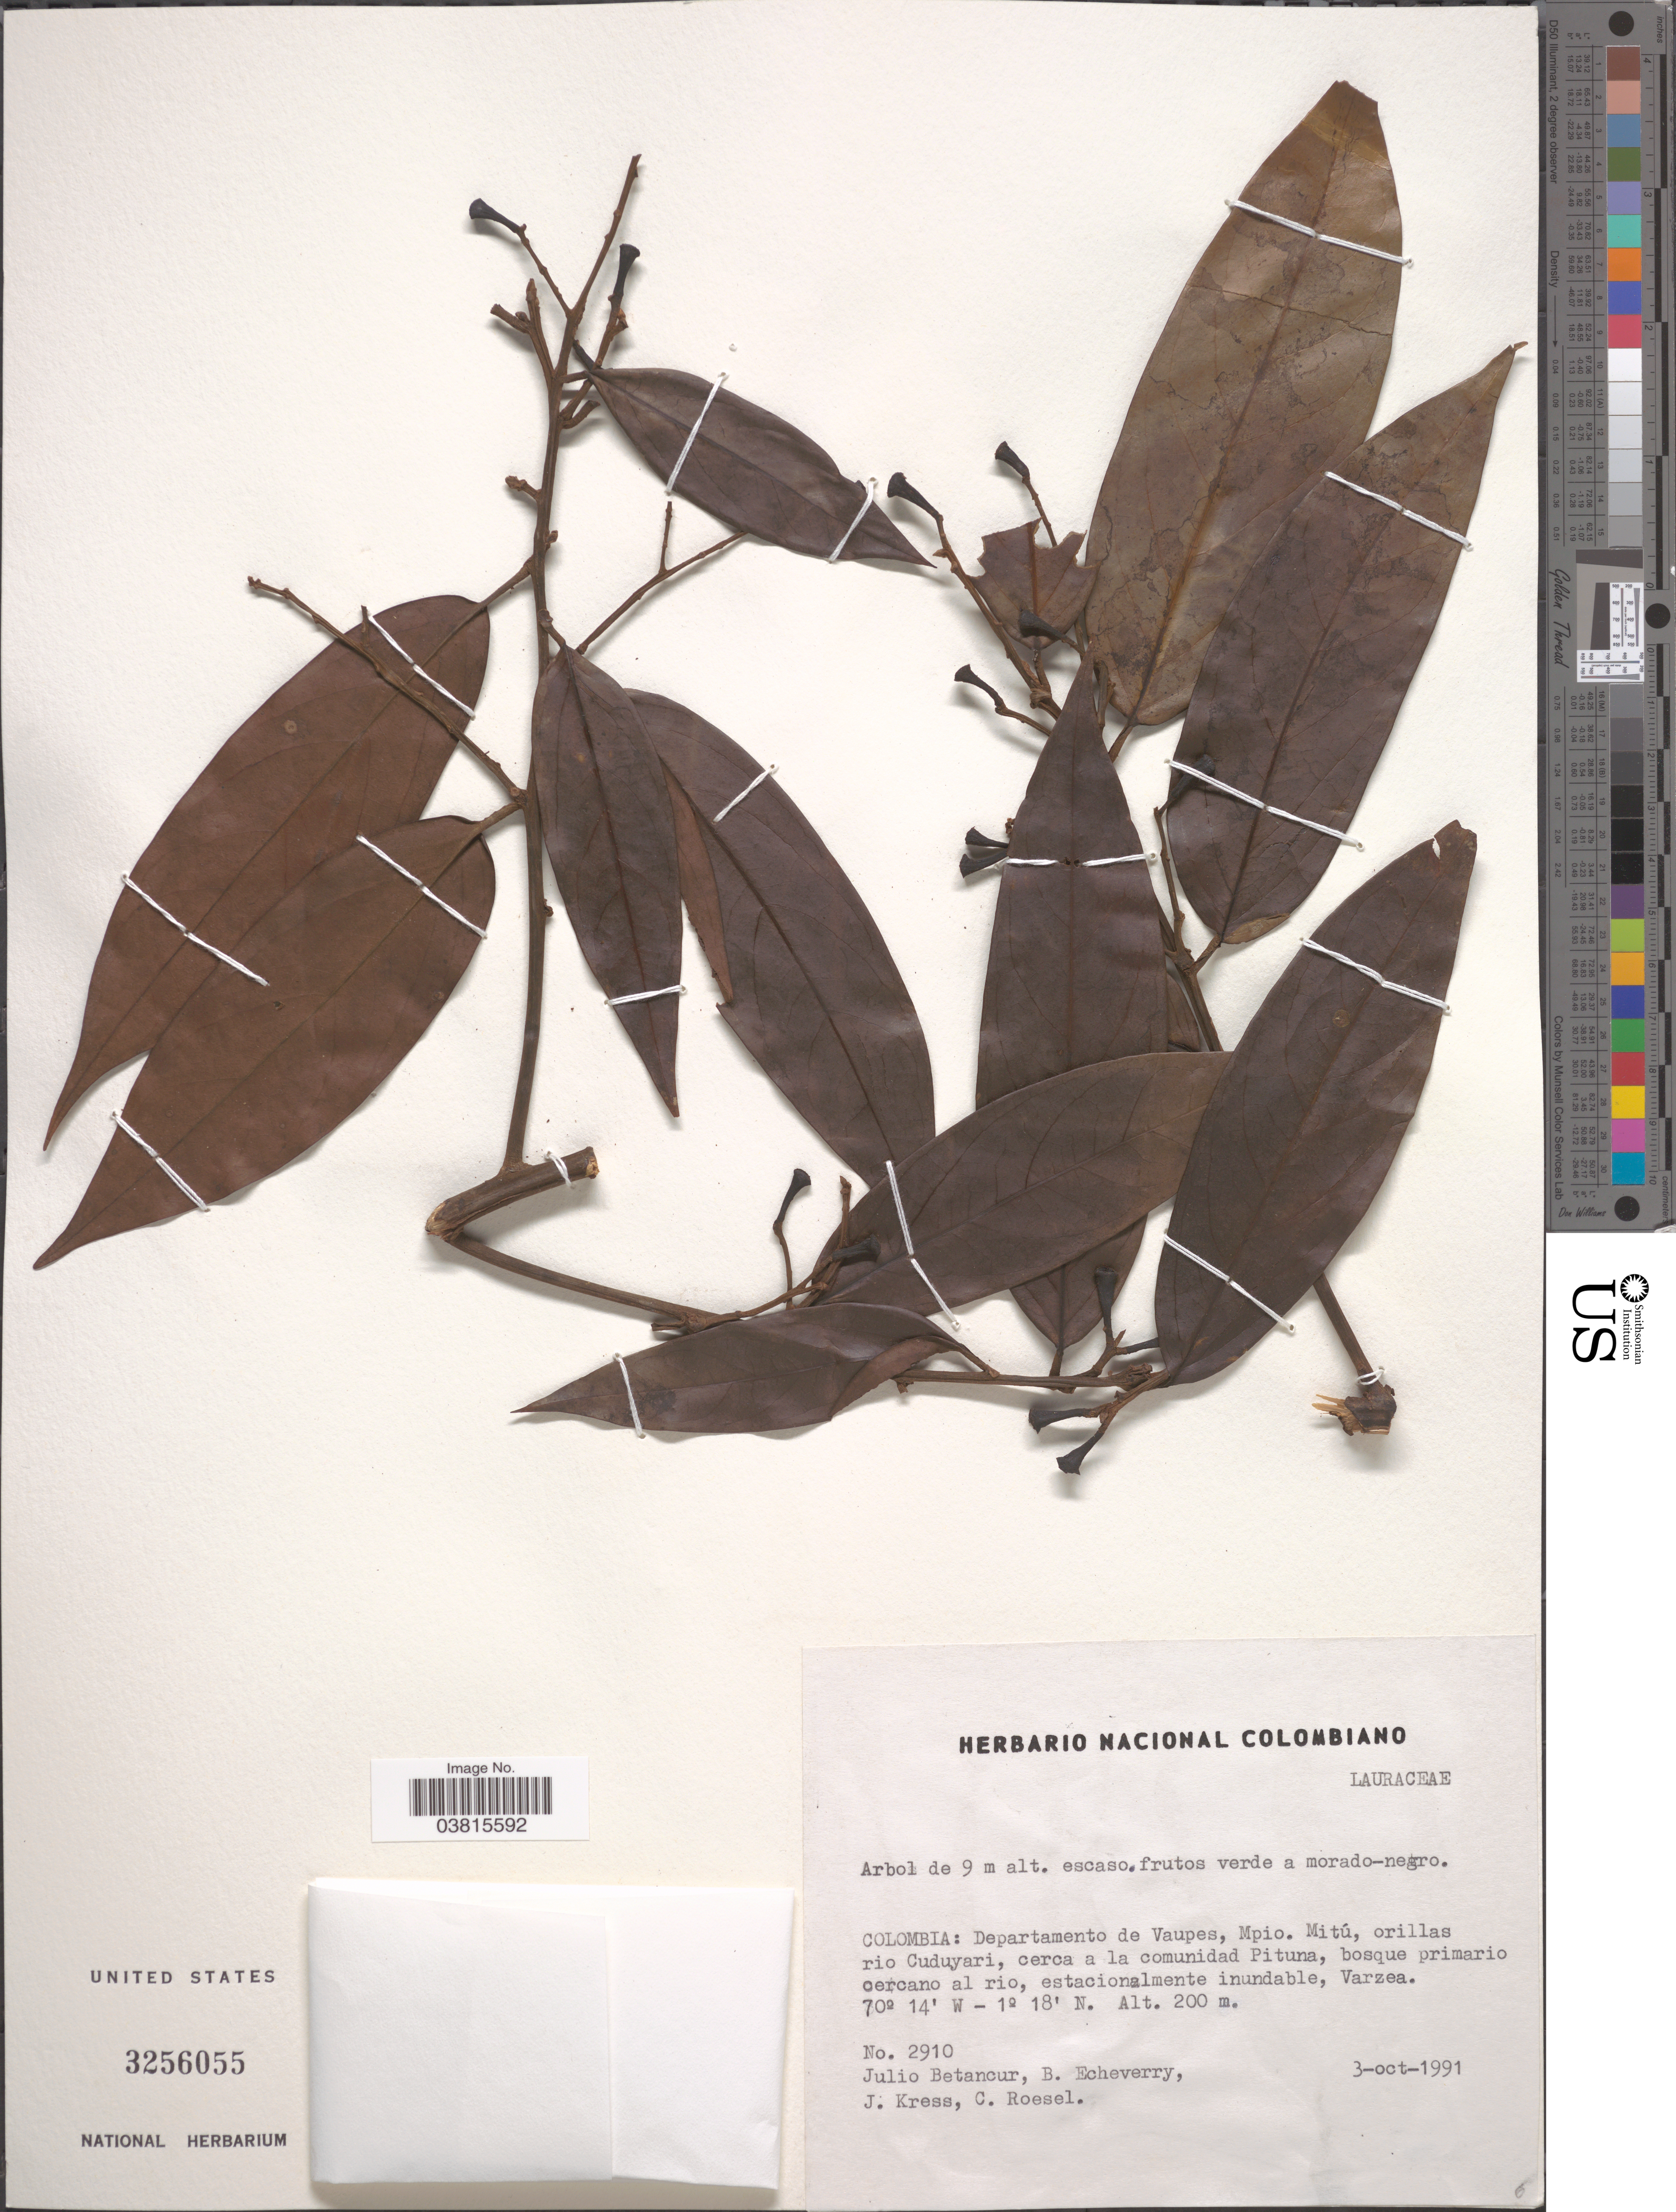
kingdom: Plantae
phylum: Tracheophyta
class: Magnoliopsida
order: Laurales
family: Lauraceae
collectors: J. Betancur, B. Echeverry, J. Kress & C. S. Roesel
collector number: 2910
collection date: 1991-10-03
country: Colombia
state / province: Vaupés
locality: Departamento de Vaupes, Mpio. Mitú, orillas rio Cuduyari, cerca a la comunidad Pituna, bosque primario cercano al rio, estacionalmente inundable, Varzea.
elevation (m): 200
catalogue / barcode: US 3256055